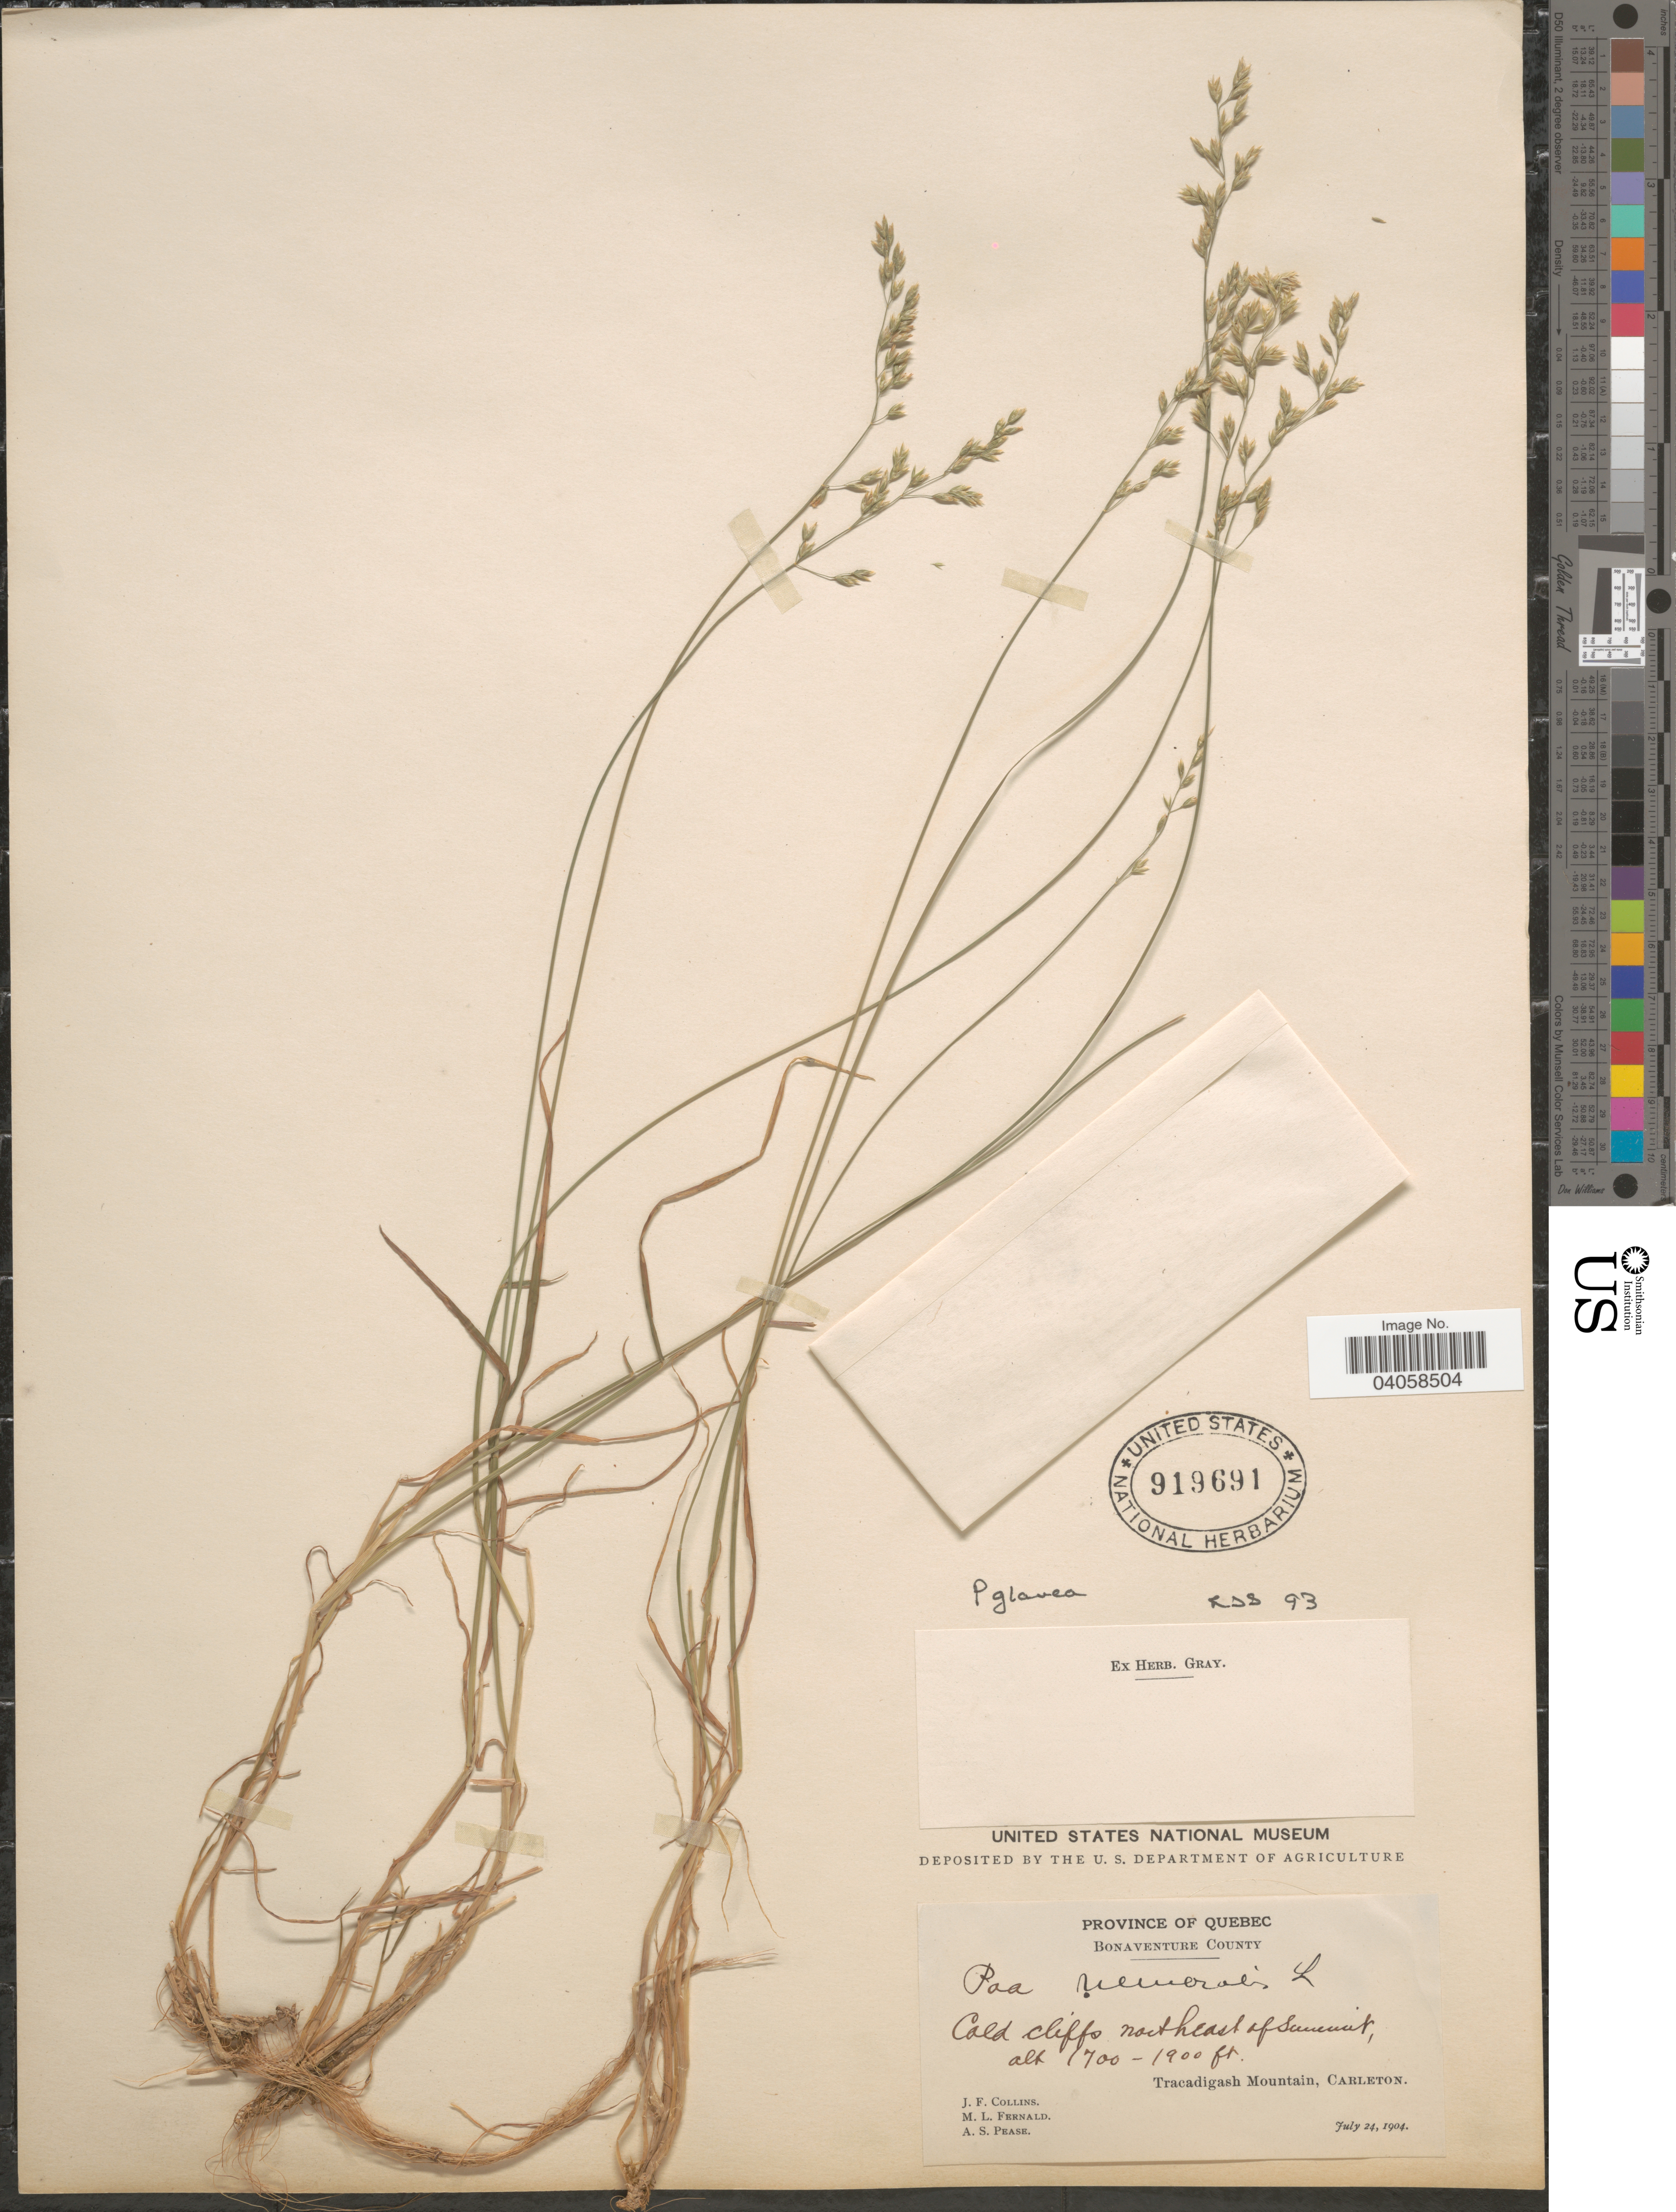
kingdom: Plantae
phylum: Tracheophyta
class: Liliopsida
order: Poales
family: Poaceae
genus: Poa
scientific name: Poa glauca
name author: Vahl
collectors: J. Collins, M. L. Fernald & A. S. Pease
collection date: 1904-07-24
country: Canada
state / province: Quebec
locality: Bonaventure County. Cold cliffs northeast of Summit. Tracadigash Mountain, Carleton.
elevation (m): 518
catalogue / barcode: US 919691